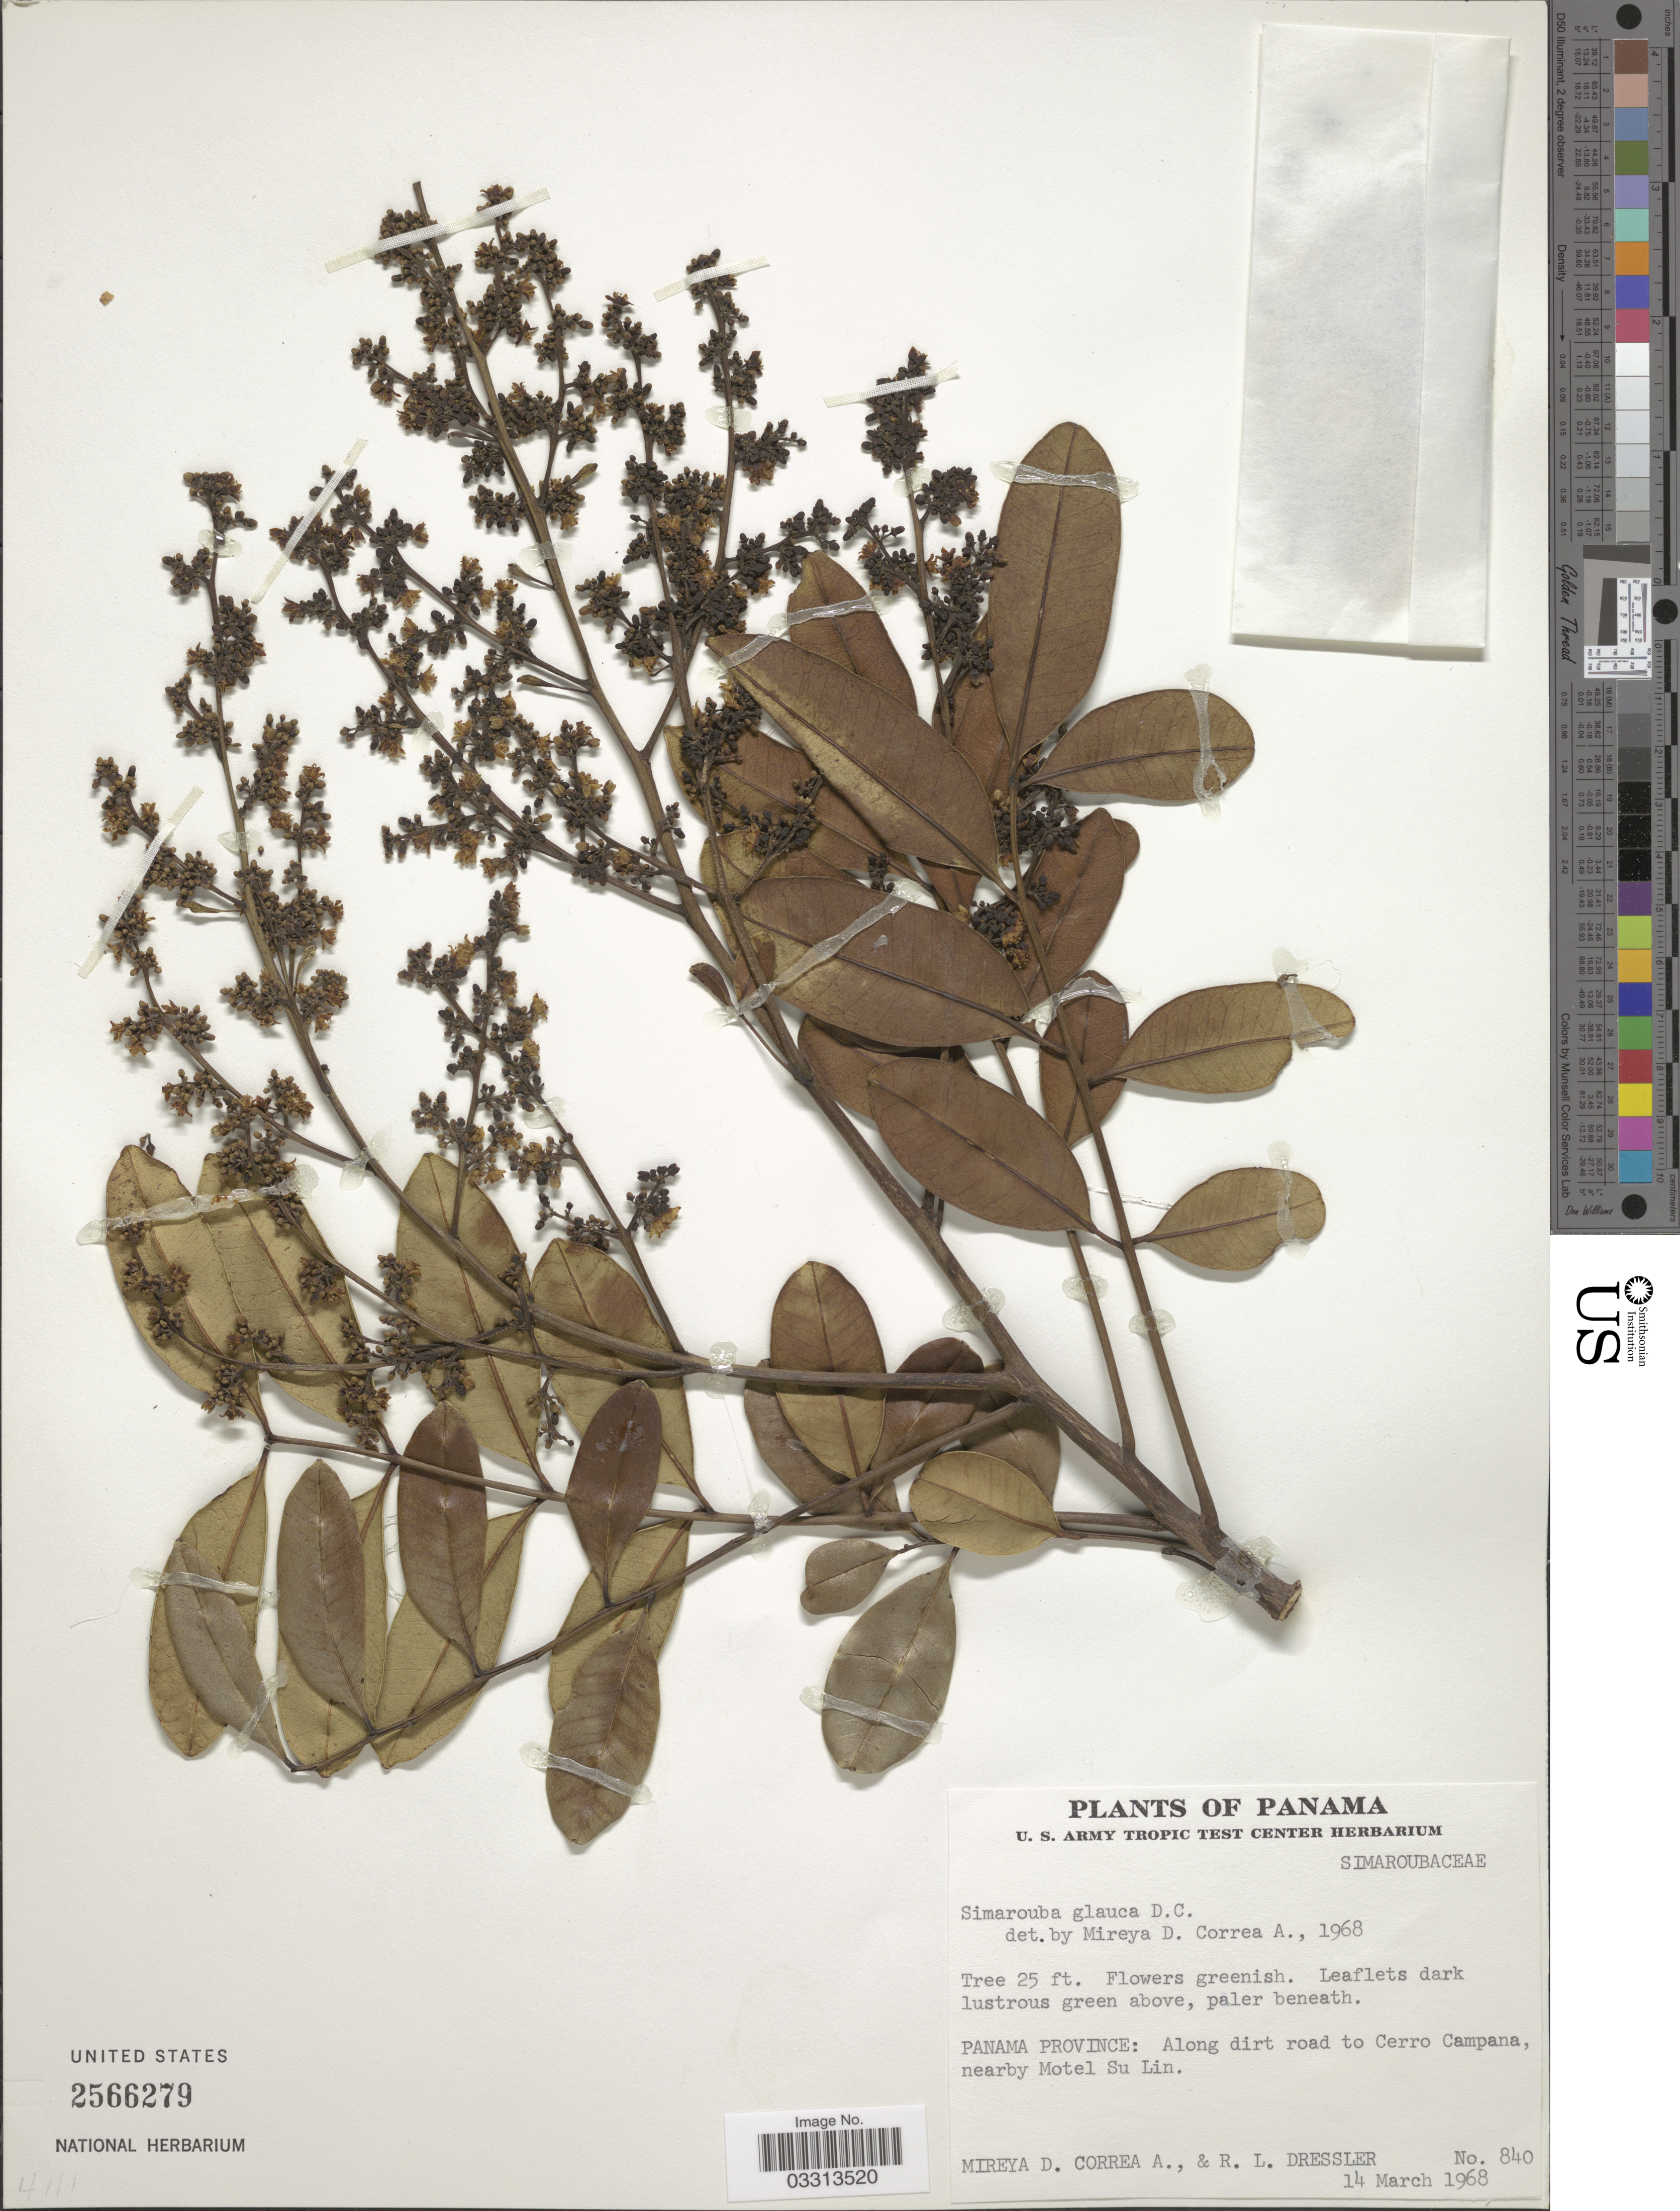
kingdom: Plantae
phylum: Tracheophyta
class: Magnoliopsida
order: Sapindales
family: Simaroubaceae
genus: Simarouba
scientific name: Simarouba glauca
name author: DC.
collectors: M. D. Corrêa-A. & R. Dressler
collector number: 840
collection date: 1968-03-14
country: Panama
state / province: Panamá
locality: Along dirt road to Cerro Campana, nearby Motel Su Lin.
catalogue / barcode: US 2566279